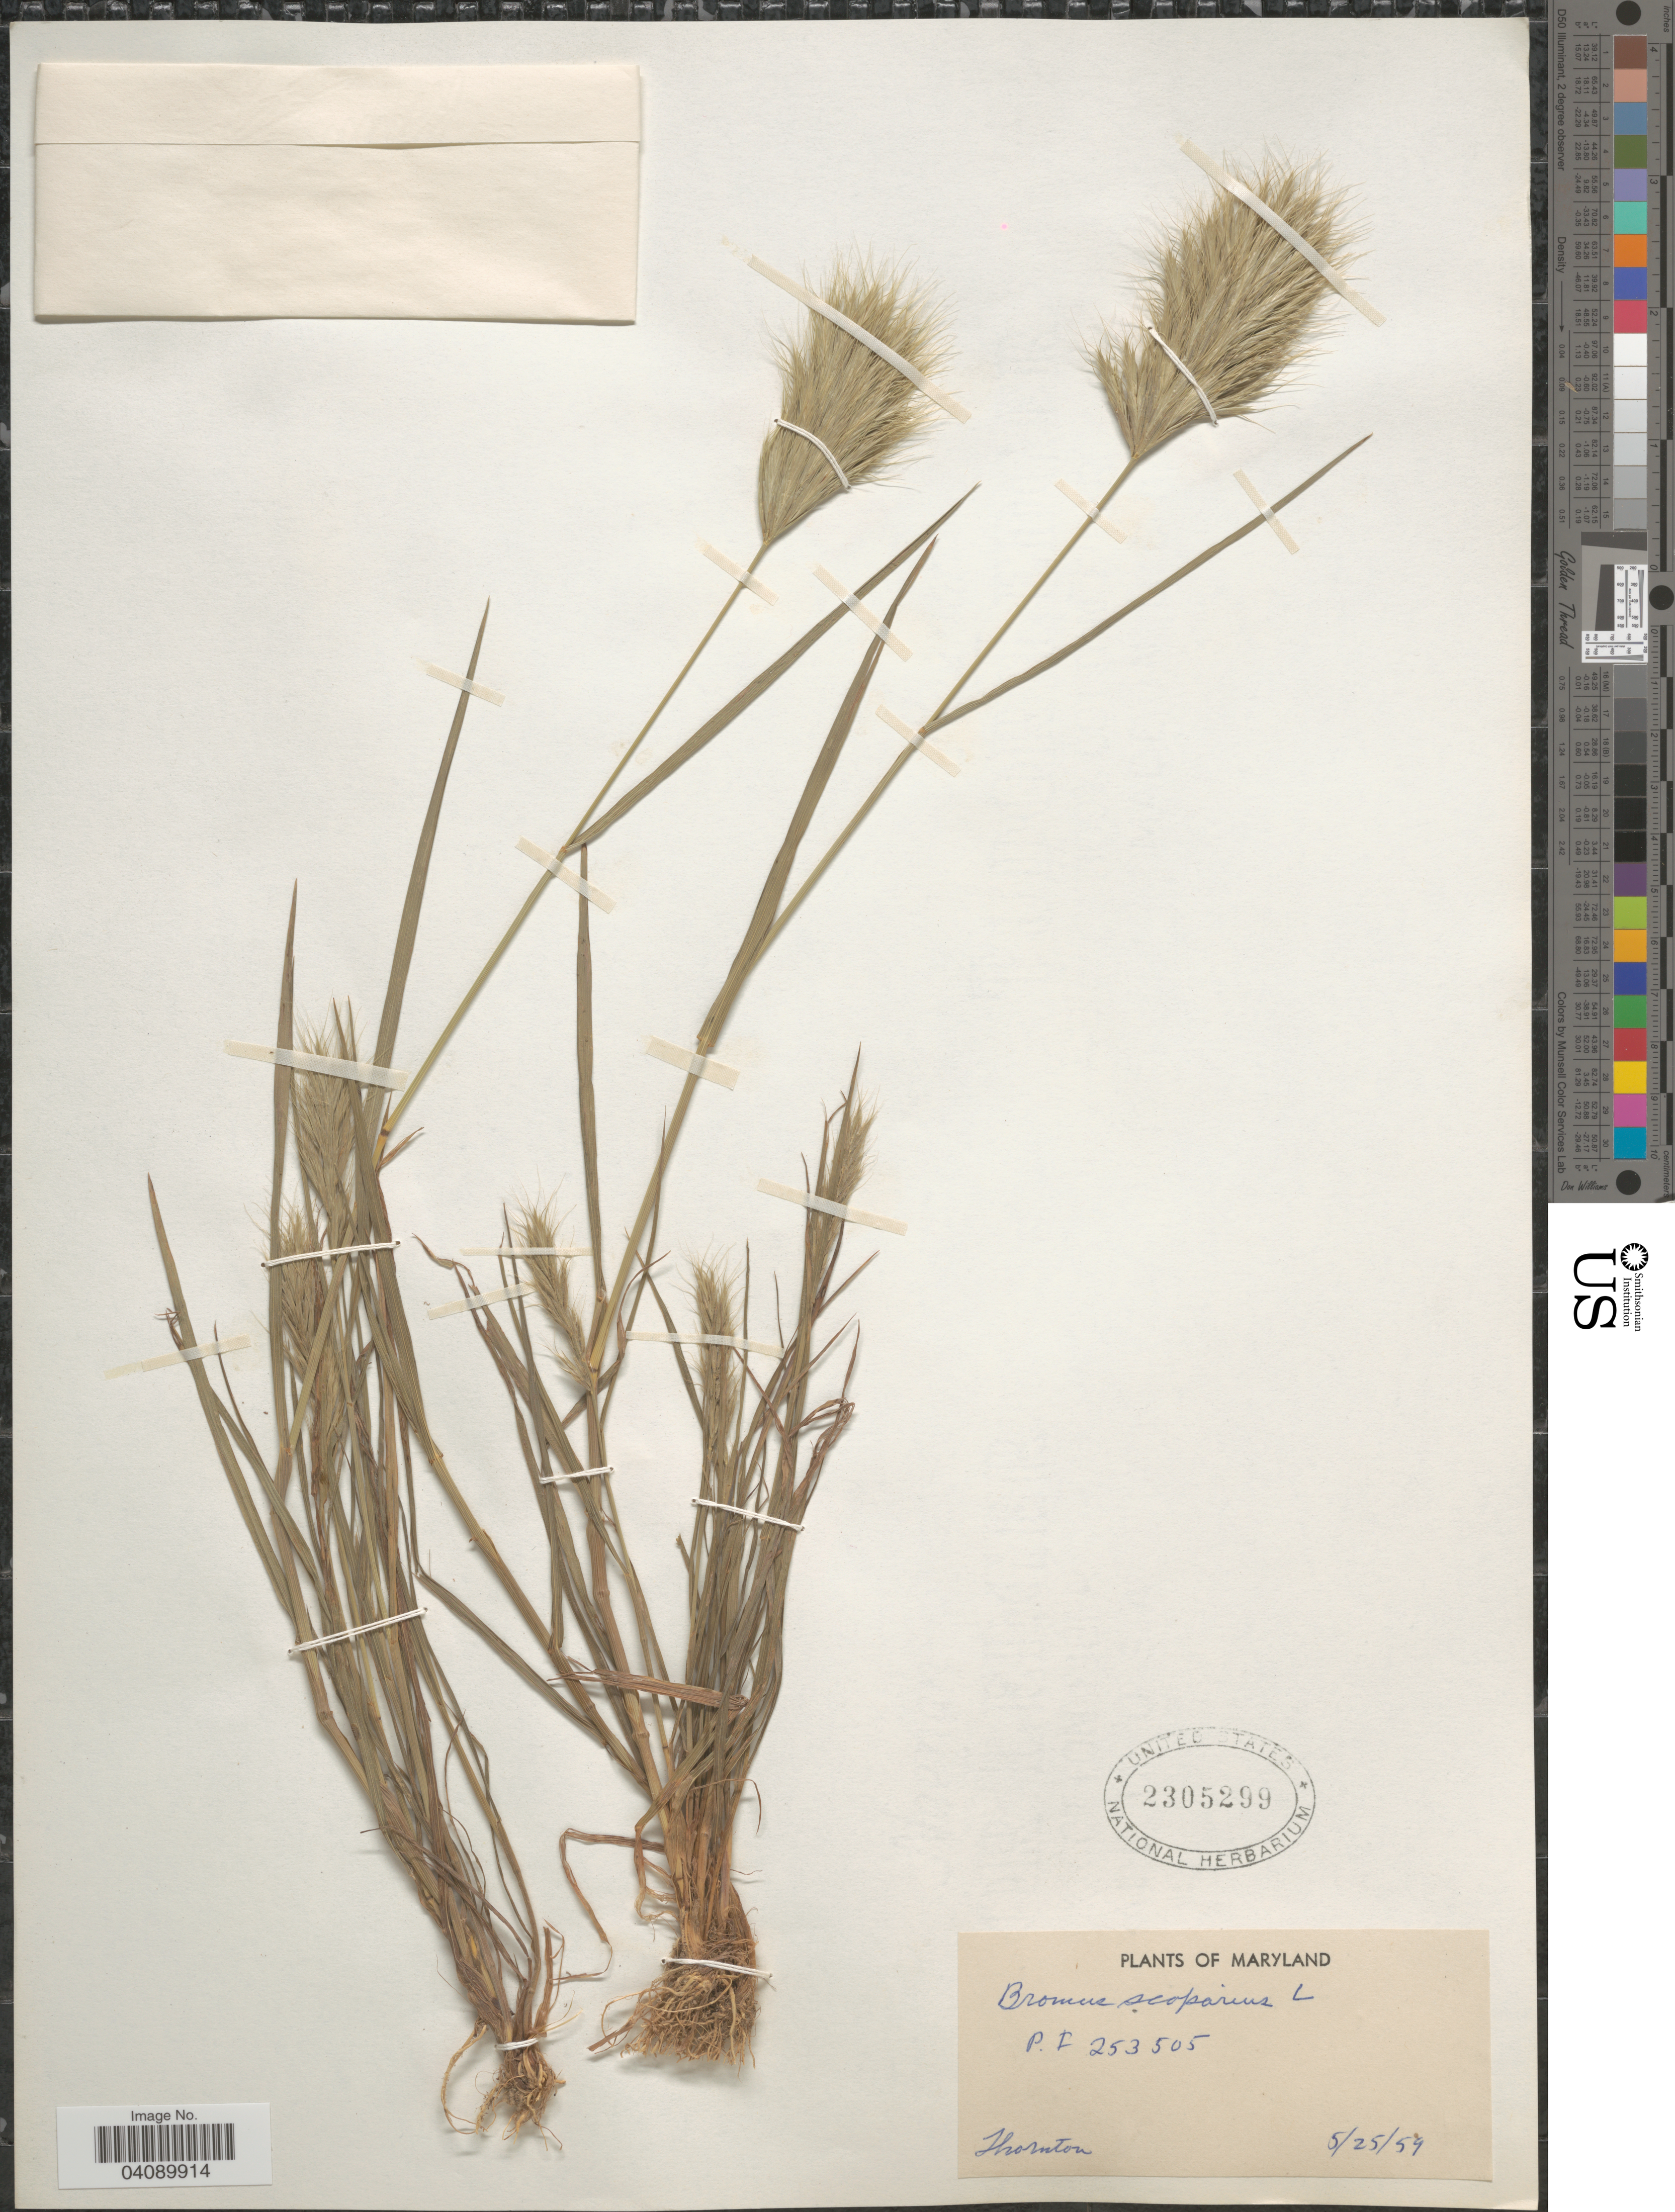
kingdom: Plantae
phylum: Tracheophyta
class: Liliopsida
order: Poales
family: Poaceae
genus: Bromus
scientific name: Bromus scoparius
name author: L.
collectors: Thornton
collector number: PI 253505?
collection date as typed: Transcribed d/m/y: 25/5/59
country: United States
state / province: Maryland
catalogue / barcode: US 2305299